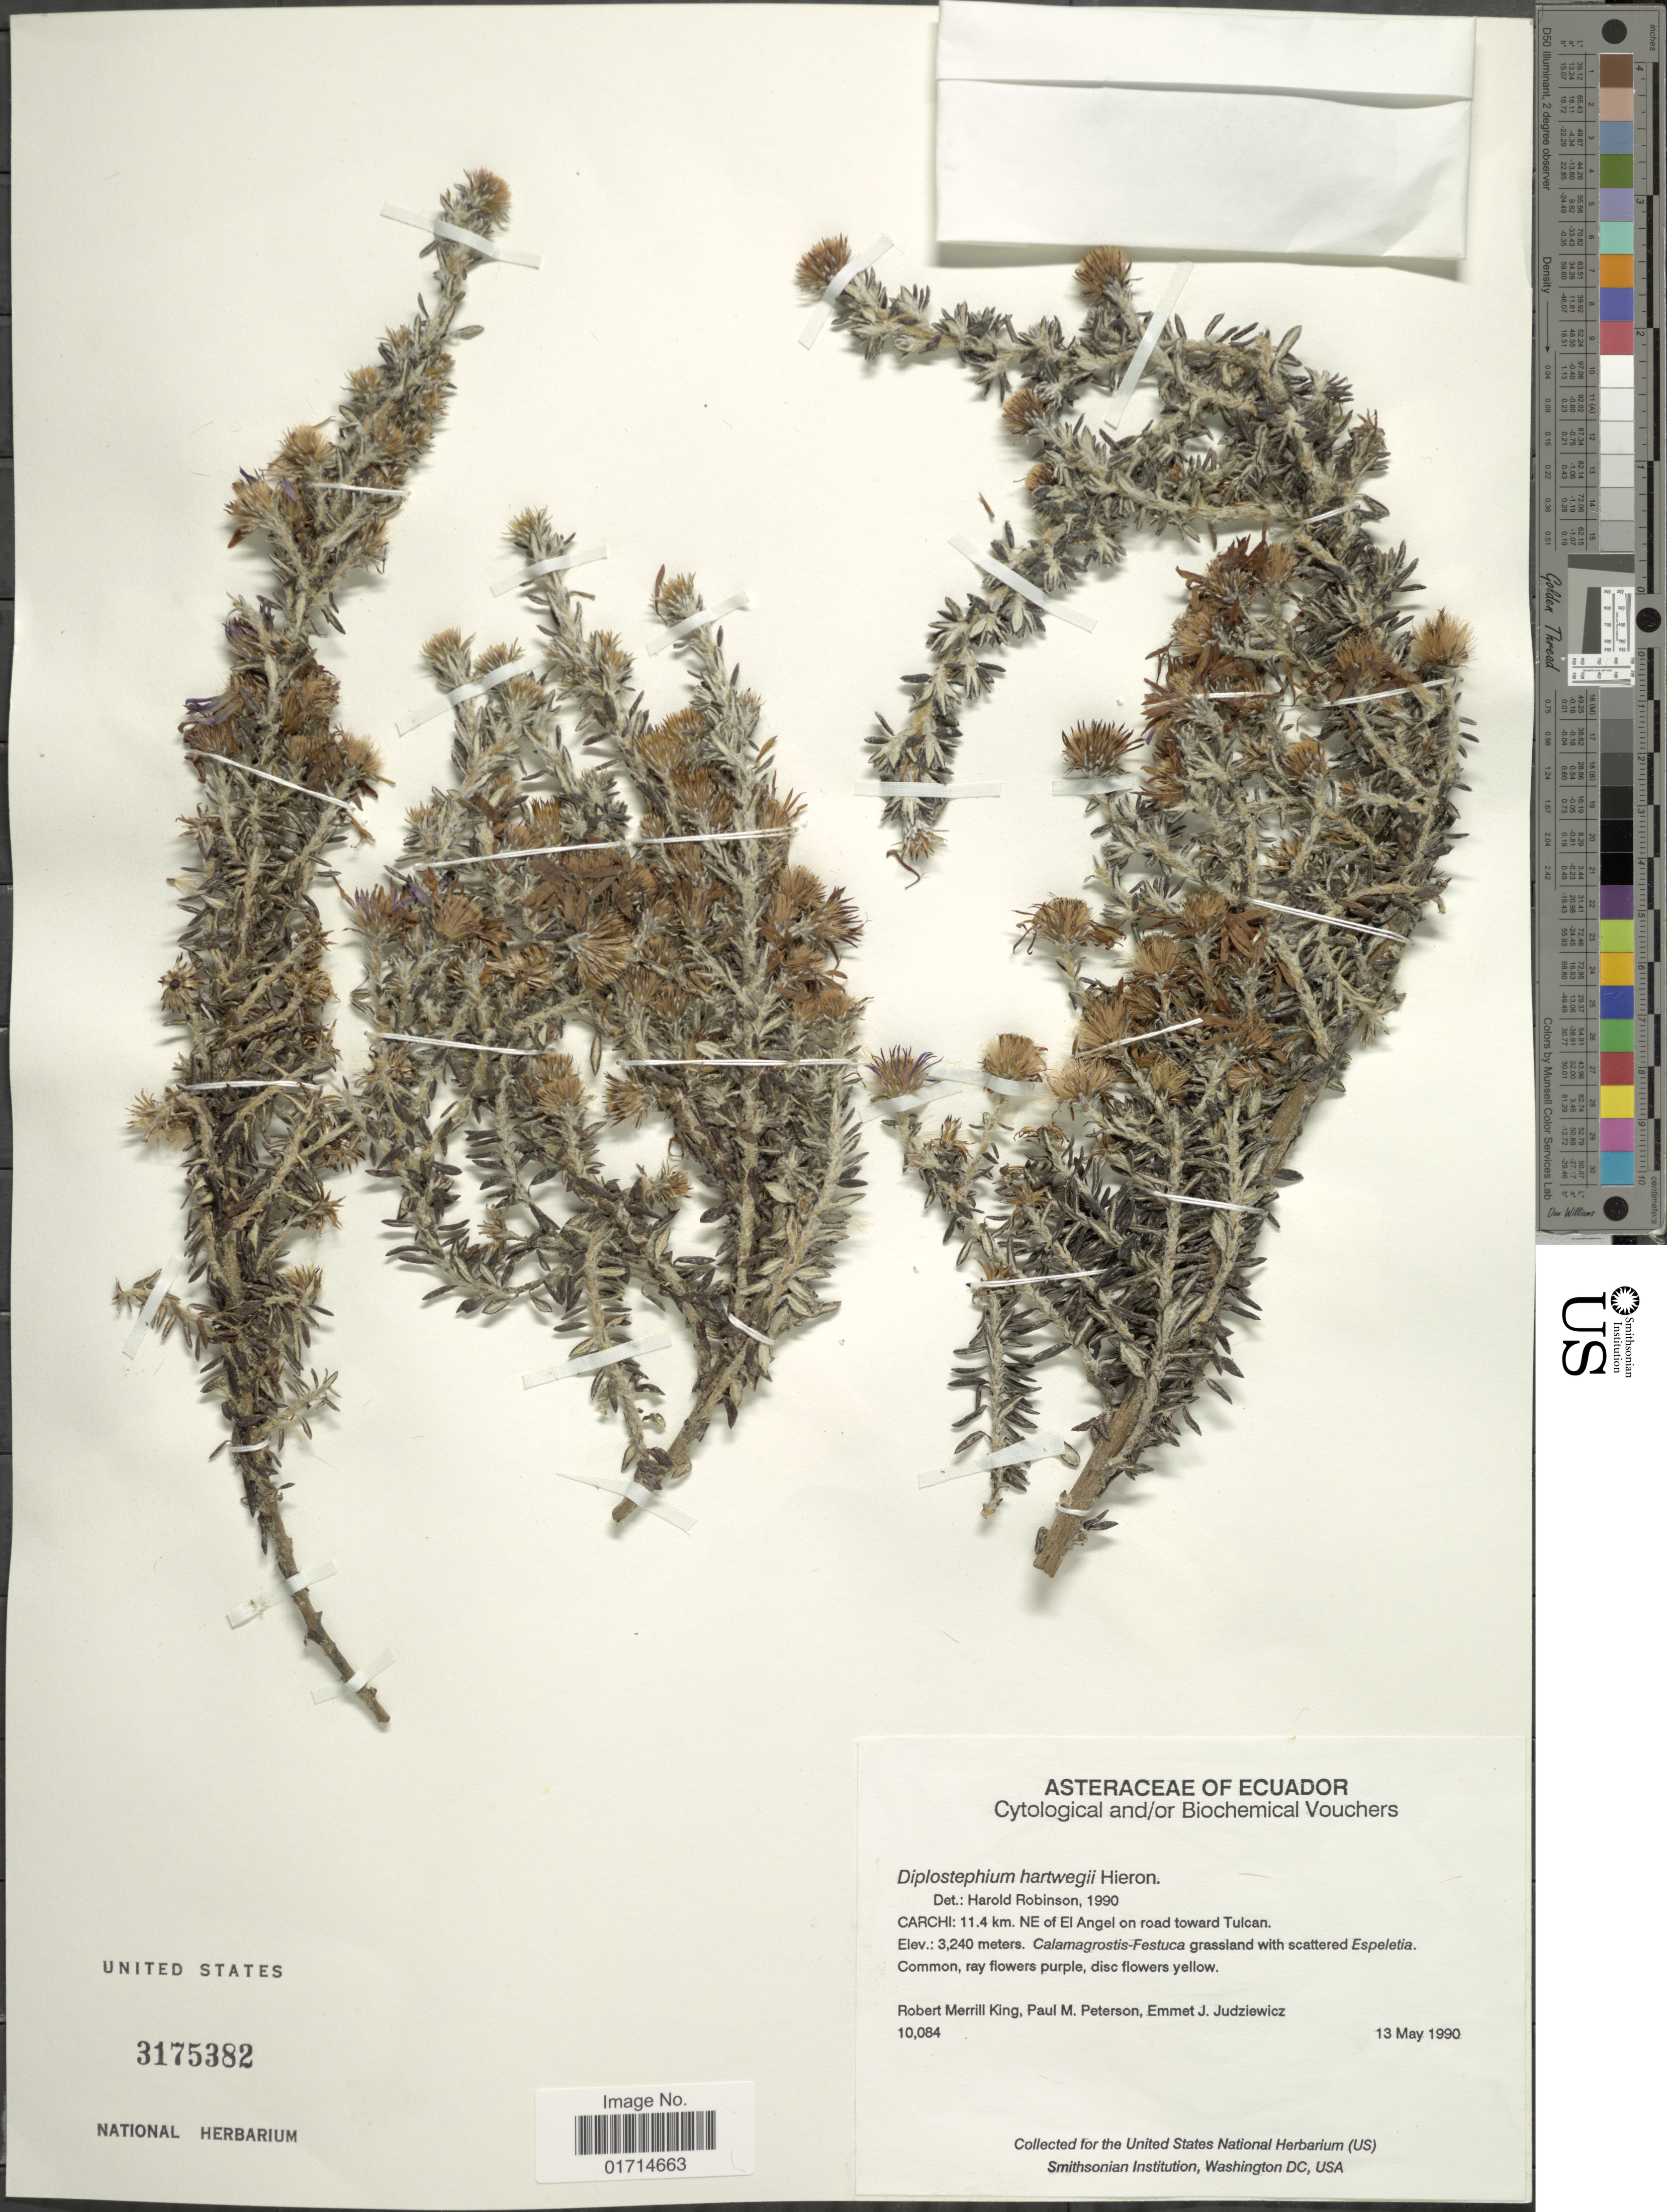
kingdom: Plantae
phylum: Tracheophyta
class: Magnoliopsida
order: Asterales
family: Asteraceae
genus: Diplostephium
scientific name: Diplostephium hartwegii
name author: Hieron.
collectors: R. M. King, P. M. Peterson & E. J. Judziewicz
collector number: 10084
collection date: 1990-05-13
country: Ecuador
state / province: Carchi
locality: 11.4 km. NE of El Angel on road toward Tulcan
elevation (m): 3240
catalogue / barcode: US 3175382